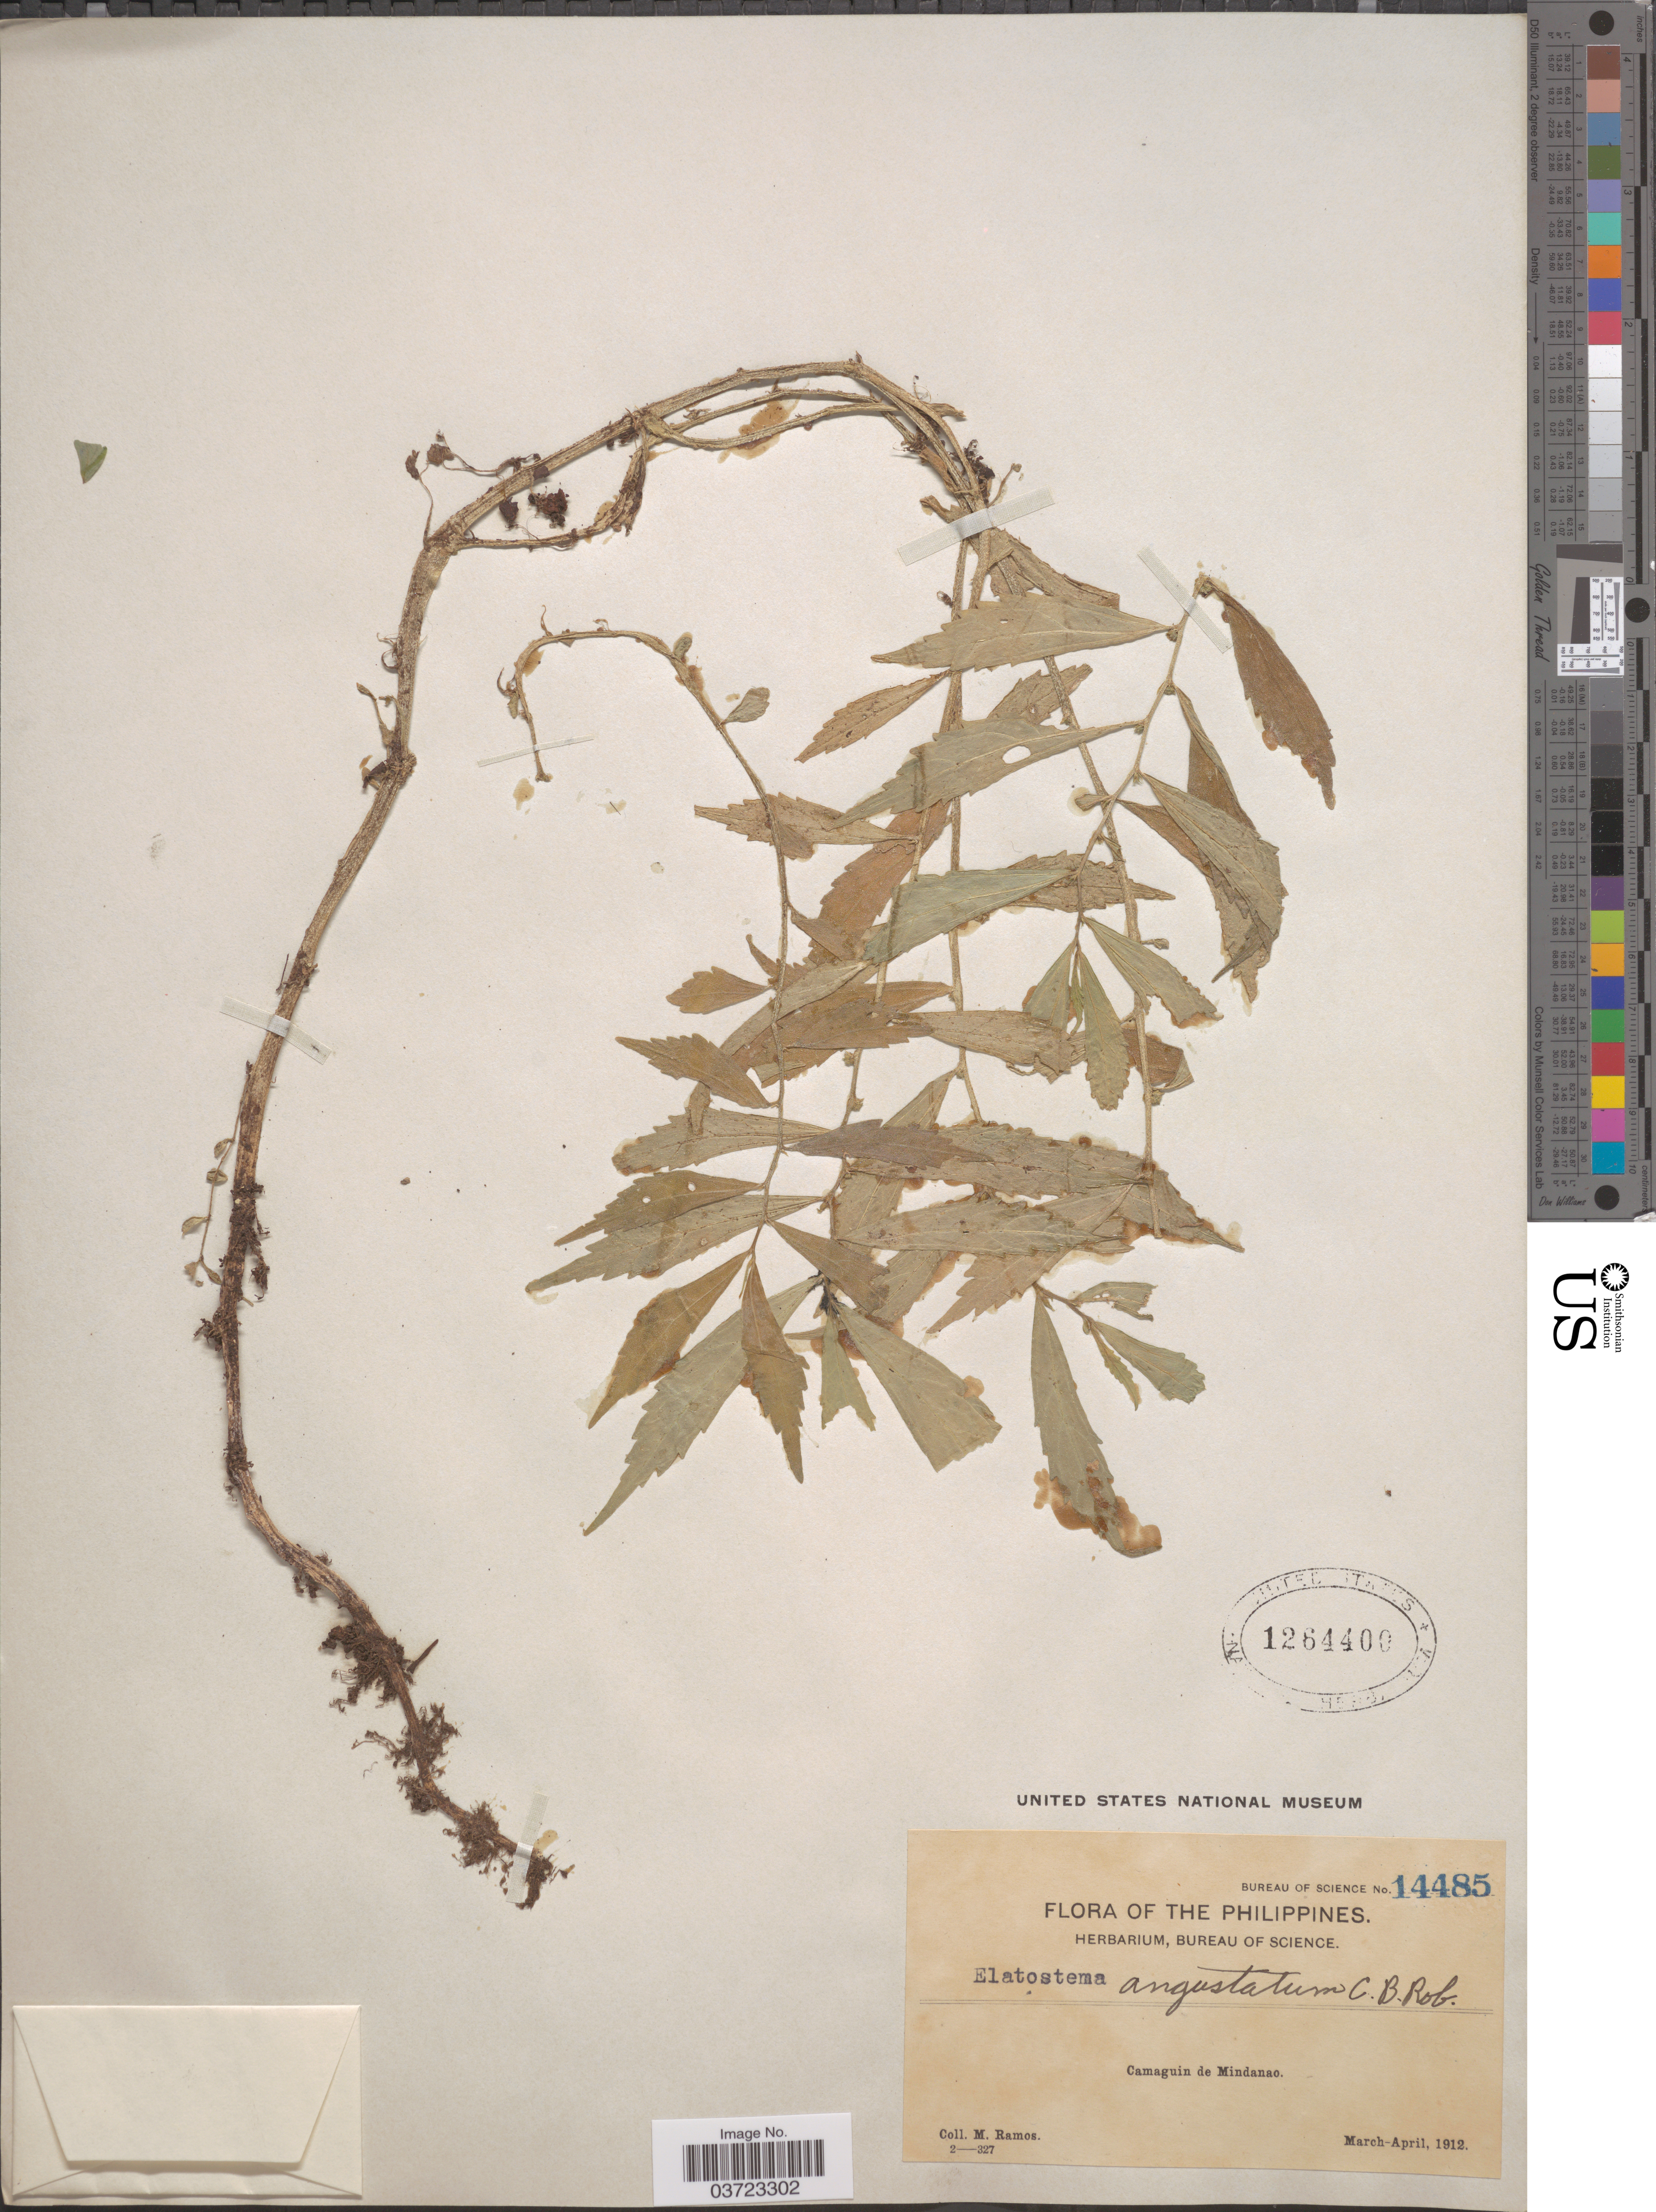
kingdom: Plantae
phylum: Tracheophyta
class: Magnoliopsida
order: Rosales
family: Urticaceae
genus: Elatostema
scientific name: Elatostema angustatum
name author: C.B. Rob.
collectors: M. Ramos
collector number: Bureau of Science 14485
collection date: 1912-03/1912-04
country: Philippines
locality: Camaguin de Mindanao.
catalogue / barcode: US 1264400